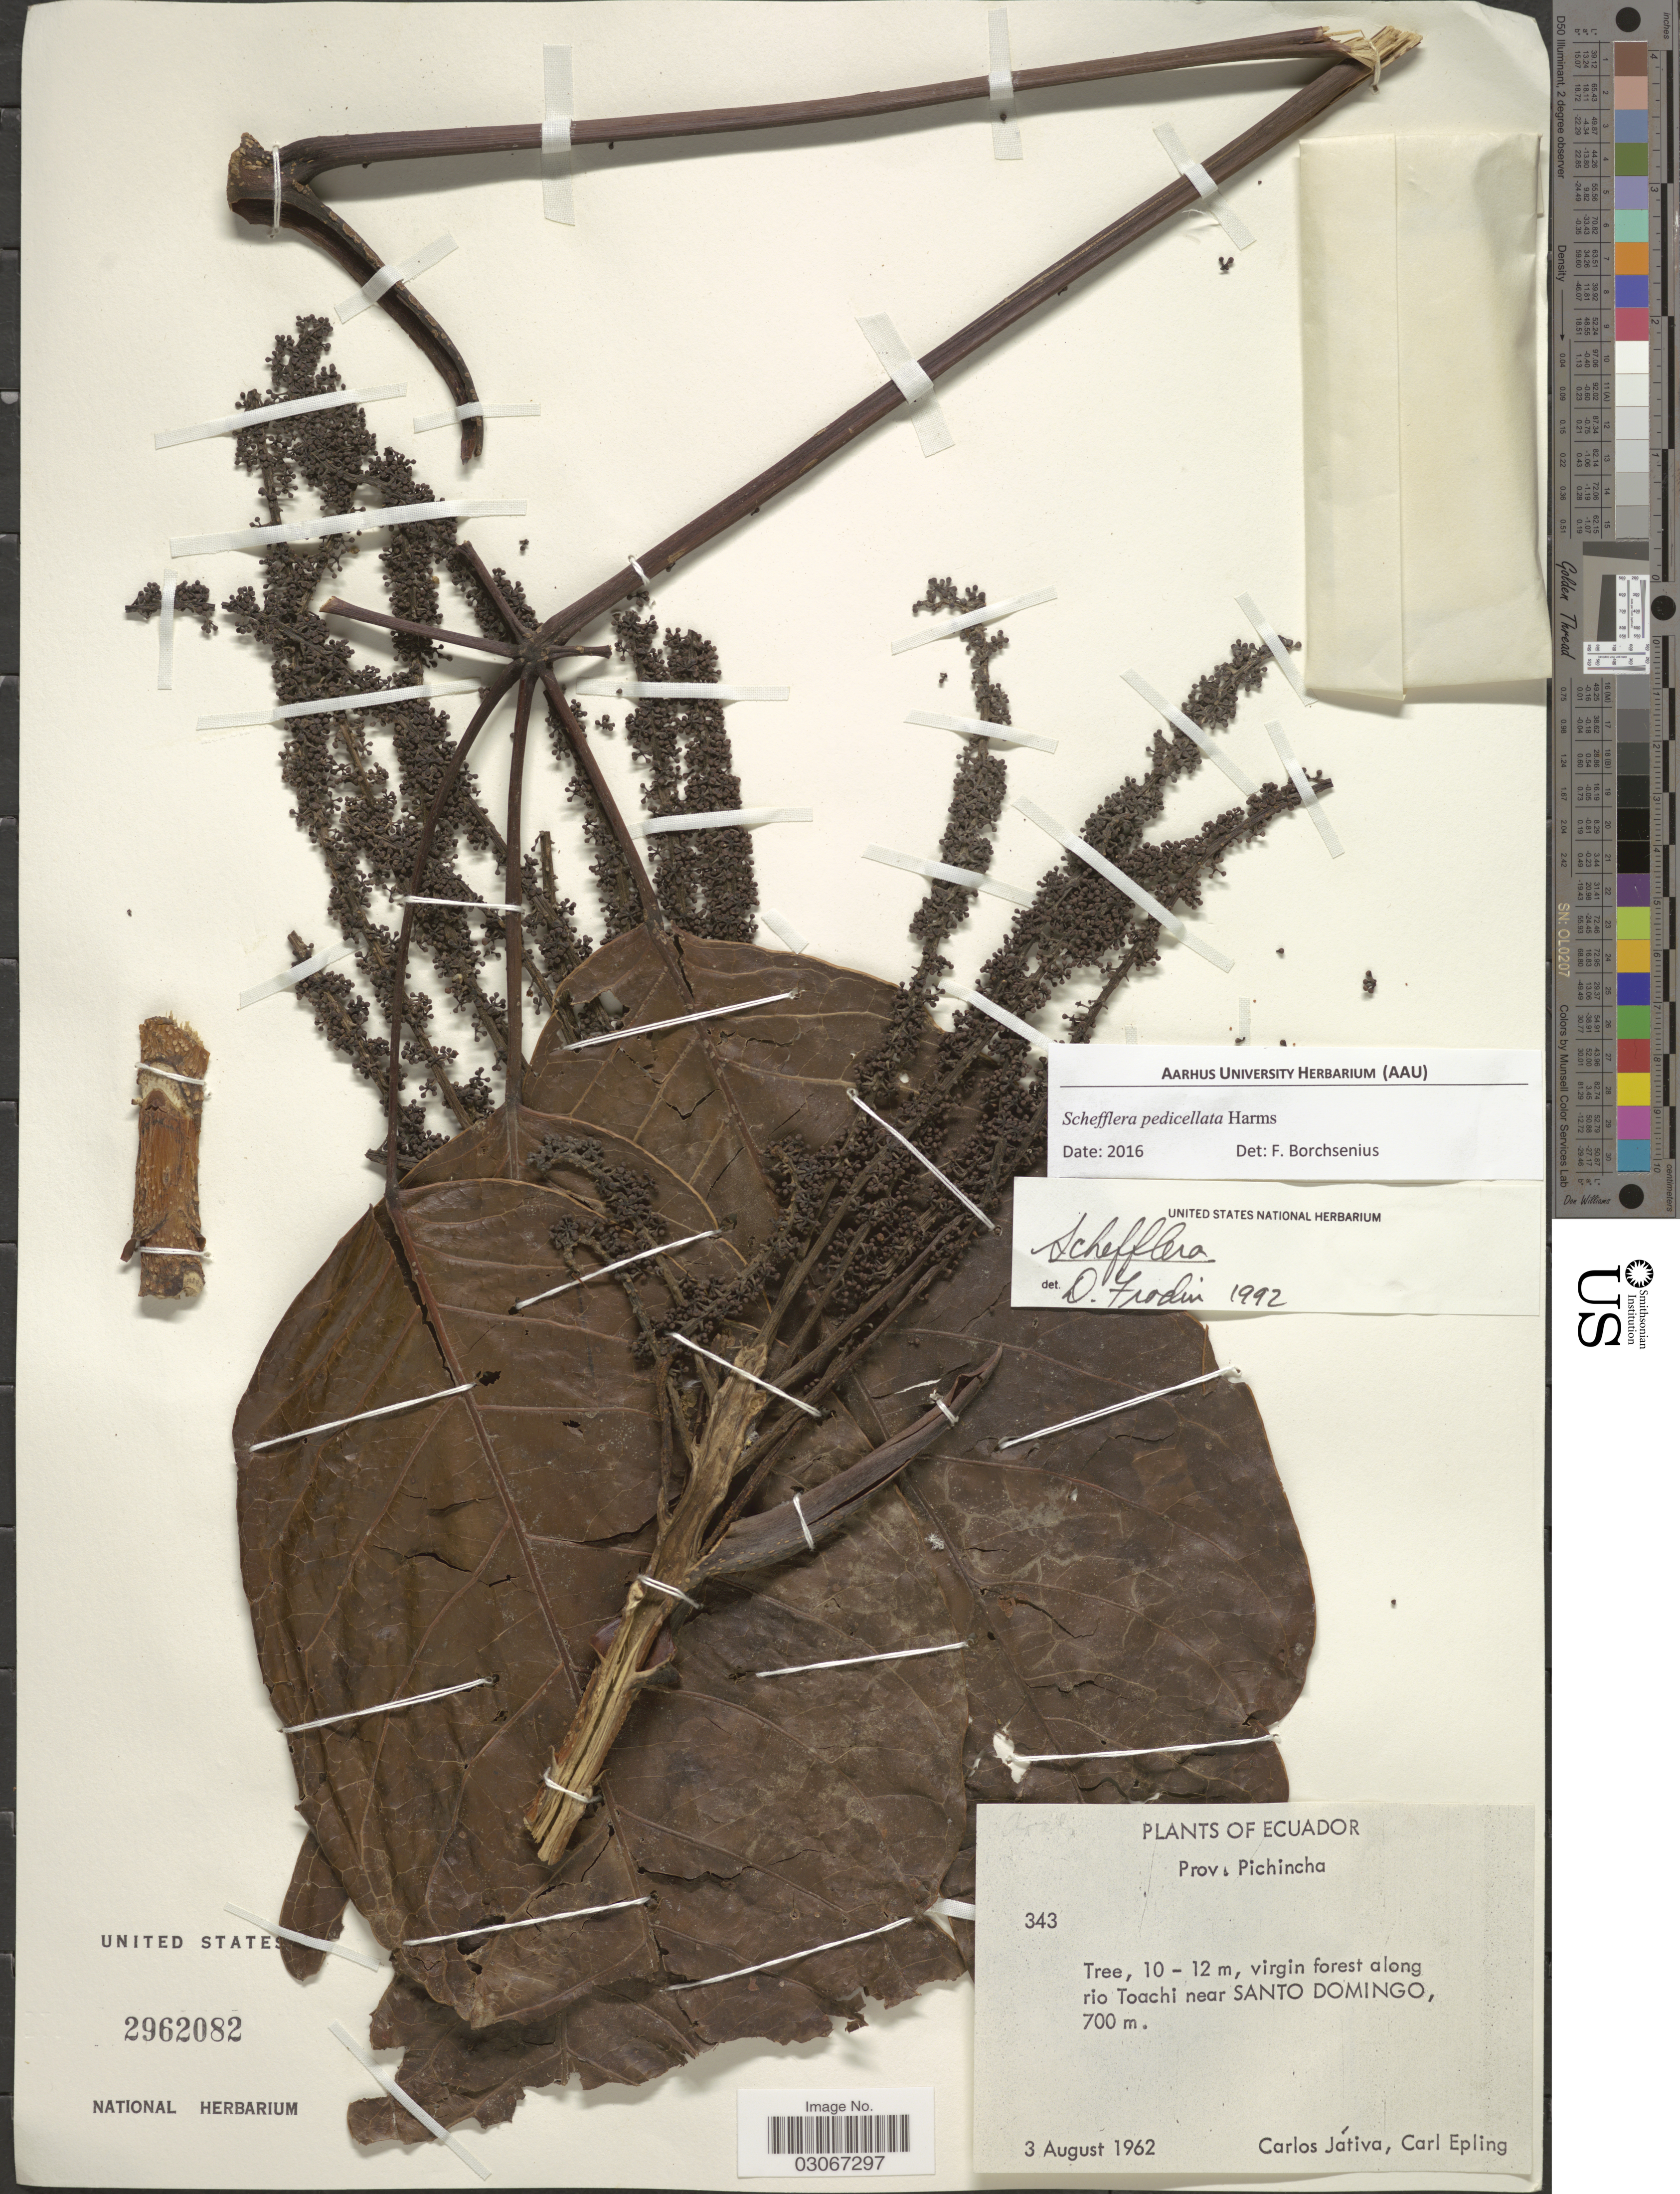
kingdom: Plantae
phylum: Tracheophyta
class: Magnoliopsida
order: Apiales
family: Araliaceae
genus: Schefflera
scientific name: Schefflera pedicellata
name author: (Ruiz & Pav.) Harms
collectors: C. D. Játiva & C. C. Epling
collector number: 343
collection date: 1962-08-03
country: Ecuador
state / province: Pichincha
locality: Virgin forest along rio Toachi near Santo Domingo.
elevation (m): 700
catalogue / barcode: US 2962082